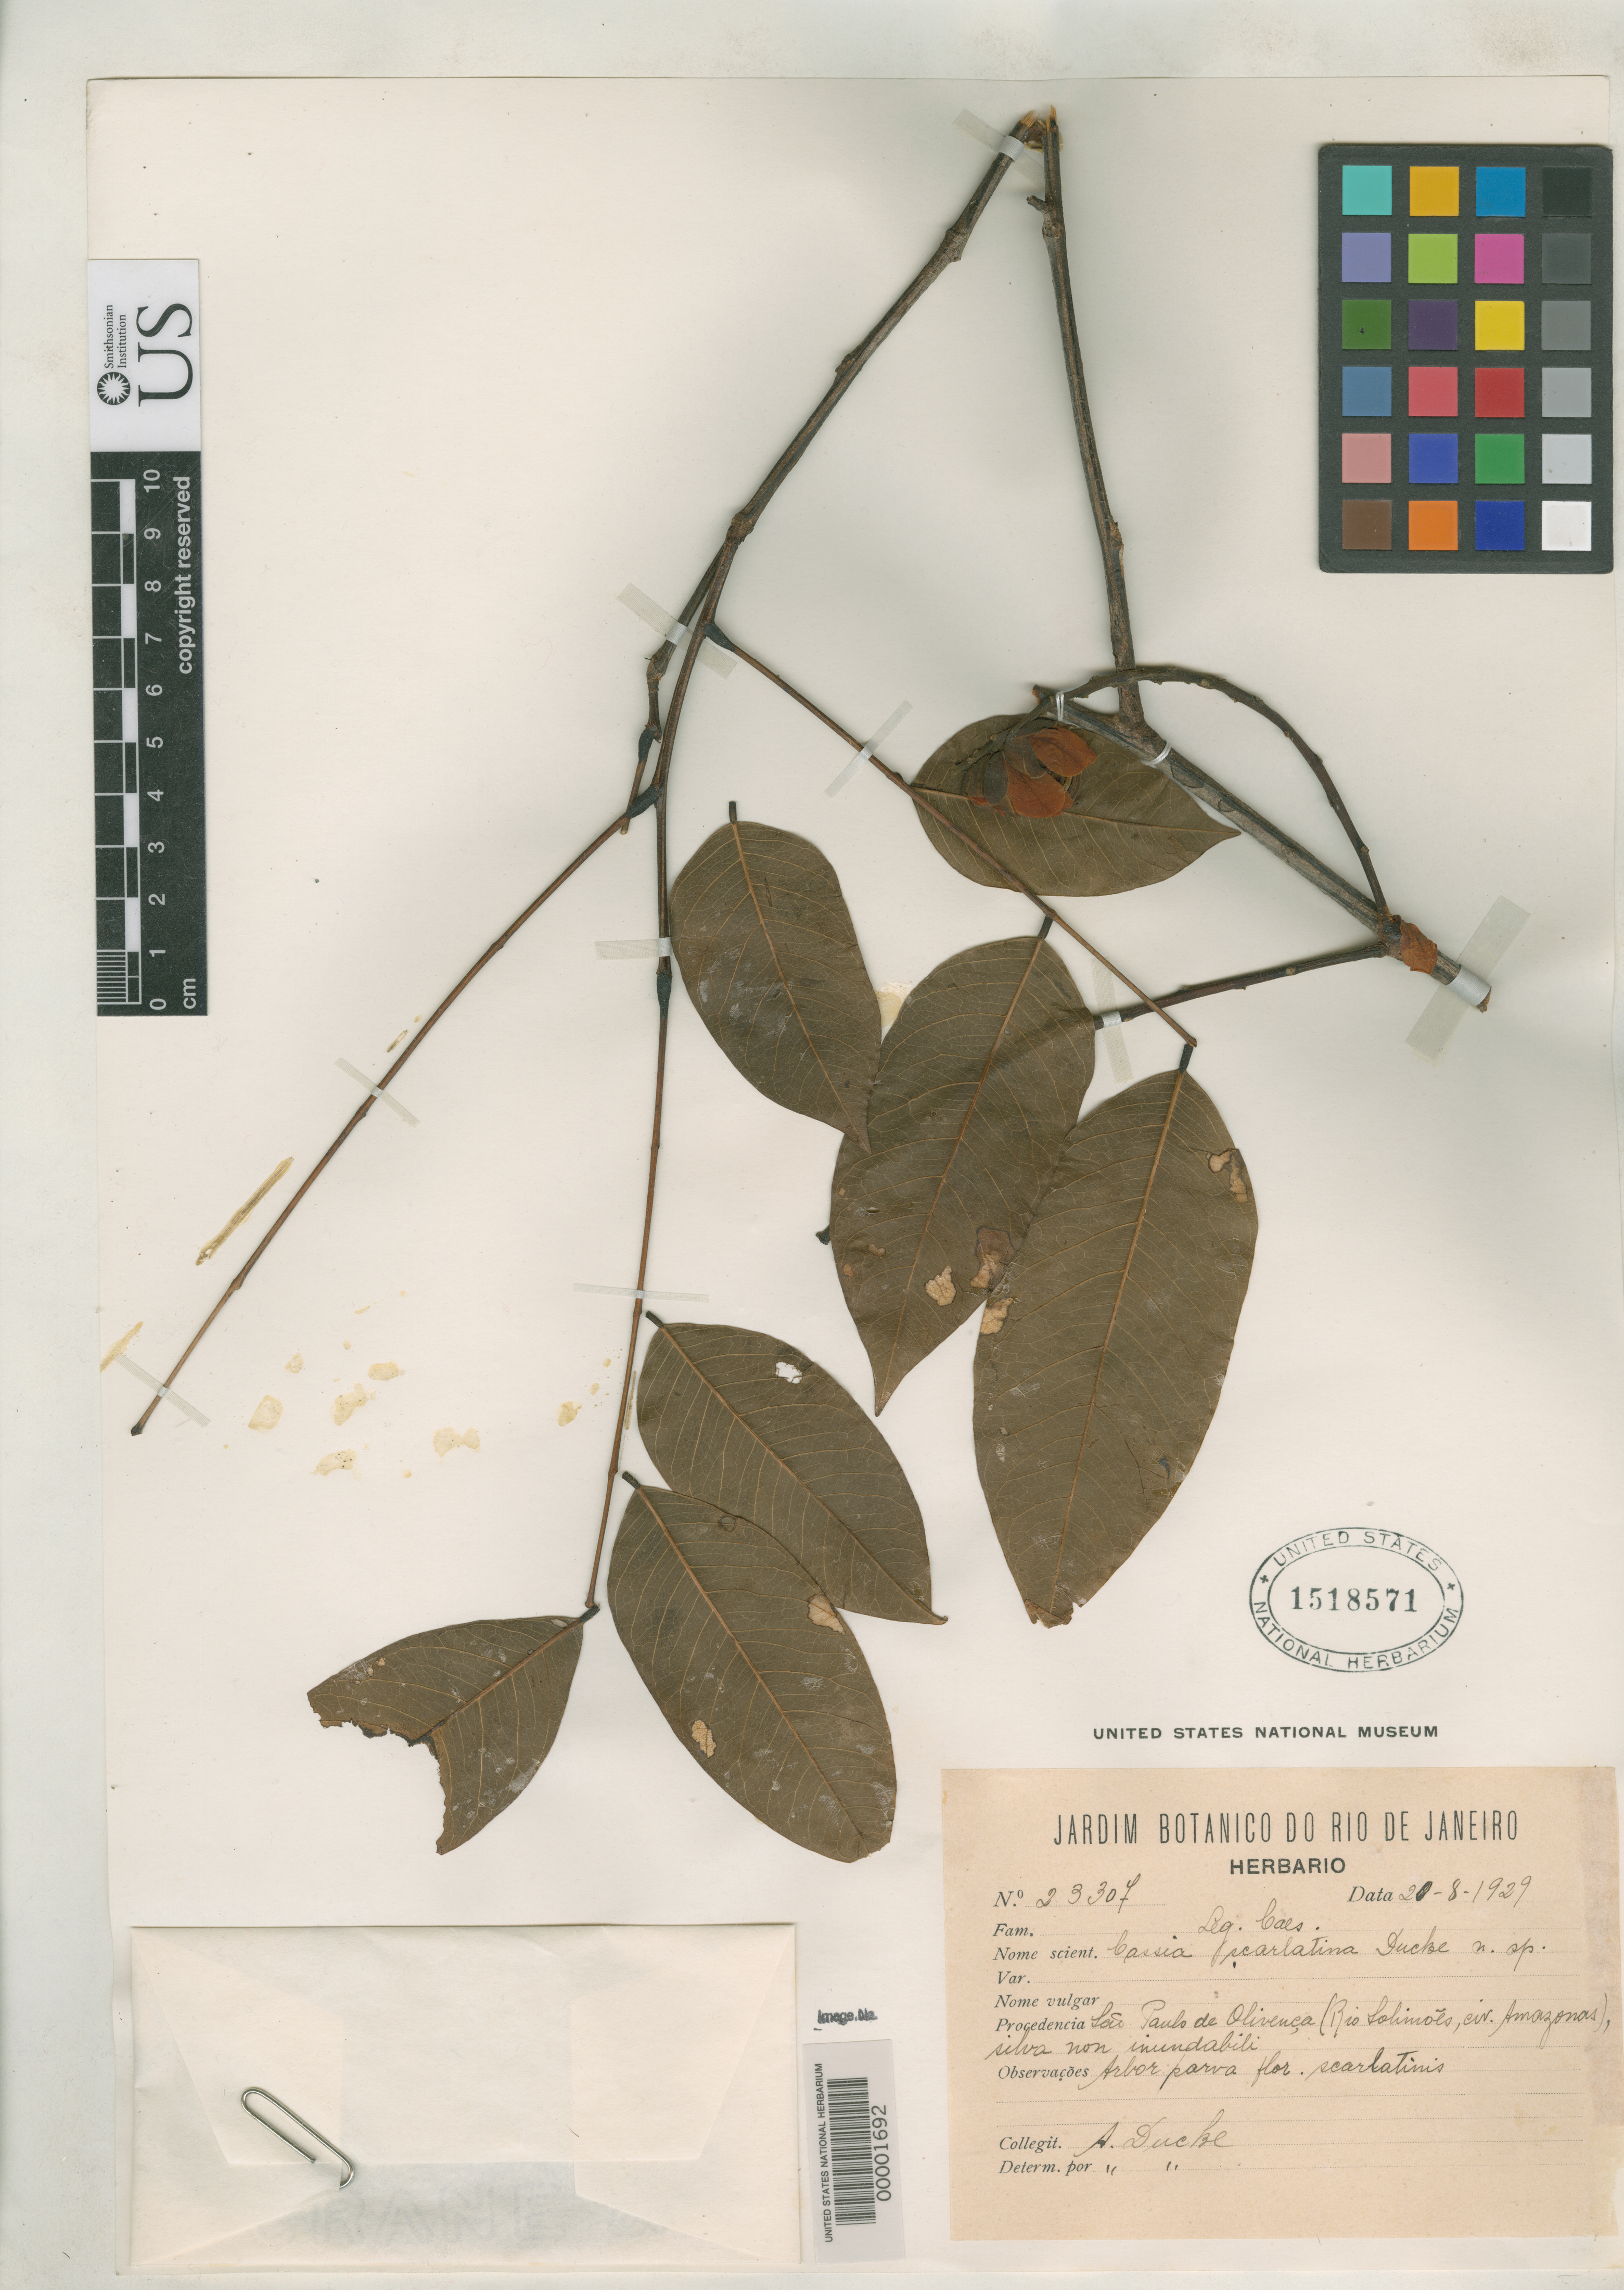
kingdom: Plantae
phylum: Tracheophyta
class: Magnoliopsida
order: Fabales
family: Fabaceae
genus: Cassia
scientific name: Cassia scarlatina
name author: Ducke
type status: Type Fragment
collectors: A. Ducke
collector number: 23307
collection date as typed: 20 Aug 1929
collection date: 1929-08-20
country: Brazil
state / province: Amazonas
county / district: São Paulo de Olivença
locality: Rio Solimoes, Sao Paulo de Olivenca.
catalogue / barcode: US 1518571